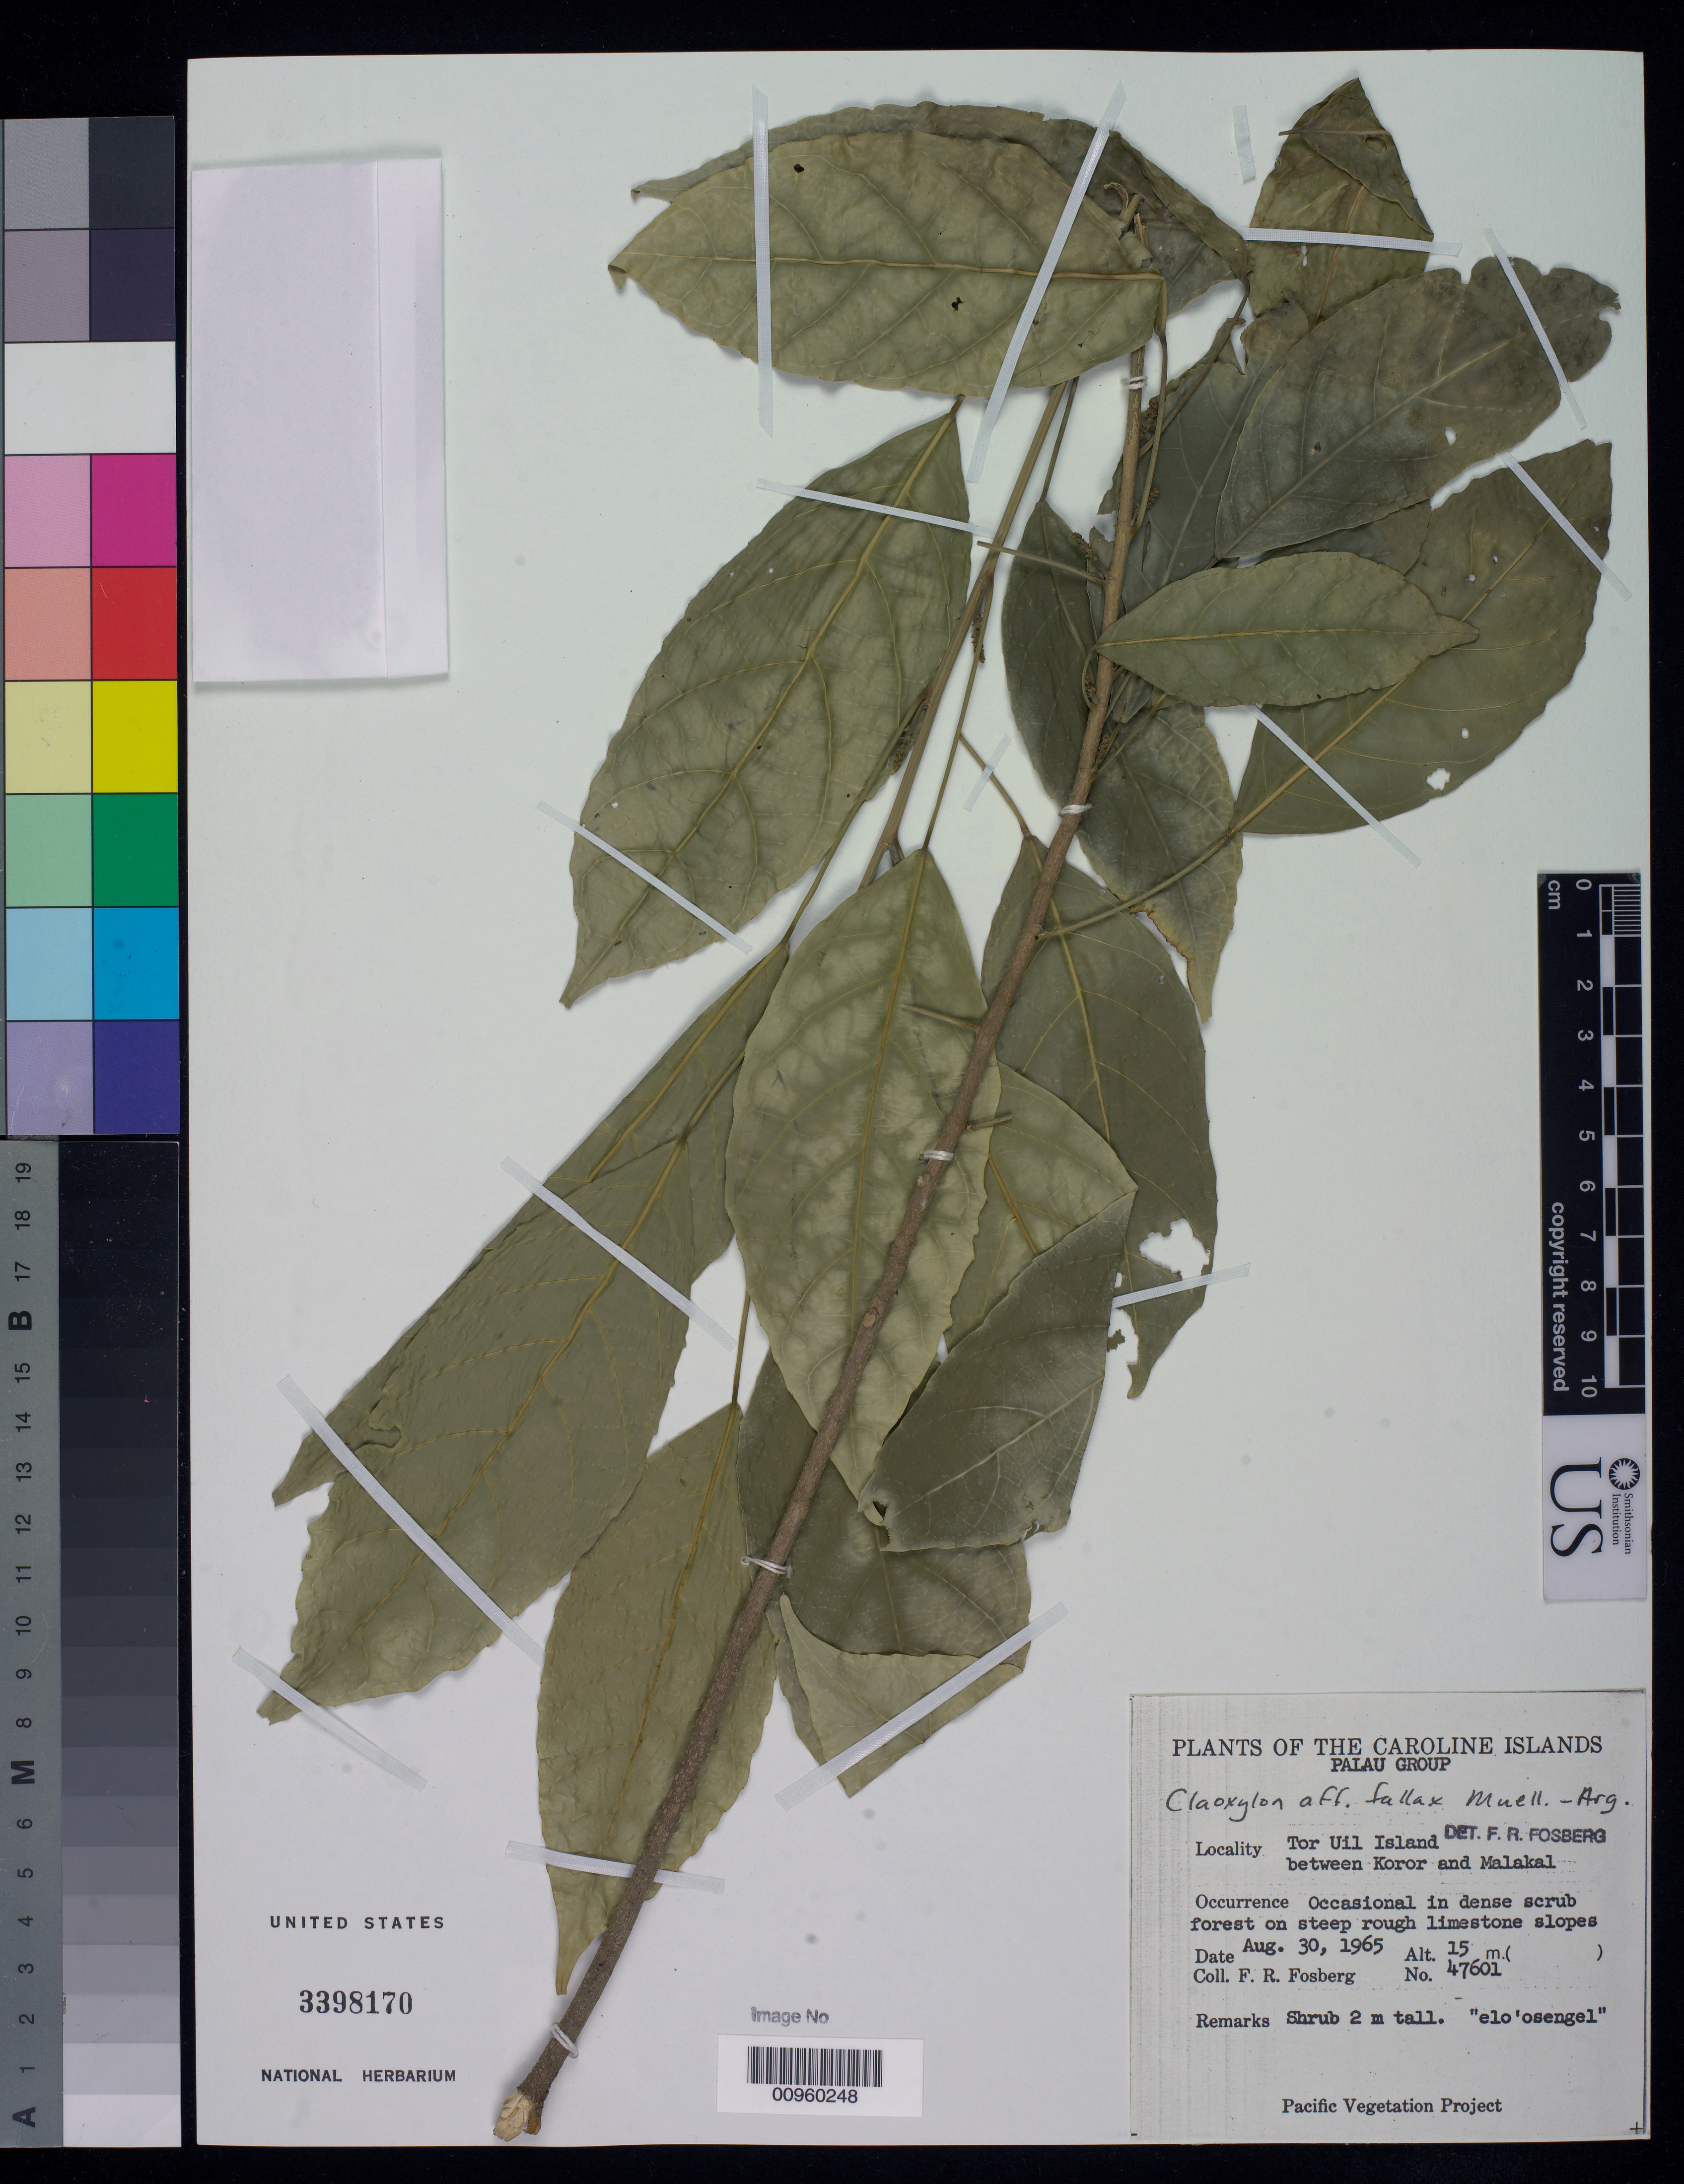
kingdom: Plantae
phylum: Tracheophyta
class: Magnoliopsida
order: Malpighiales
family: Euphorbiaceae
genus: Claoxylon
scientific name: Claoxylon fallax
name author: Müll. Arg.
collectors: F. R. Fosberg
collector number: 47601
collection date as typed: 30 Aug 1965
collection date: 1965-08-30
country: Palau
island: Tor Uil Island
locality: Caroline Islands, Palau Group. Tor Uil Island. Between Koror and Malakal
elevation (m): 15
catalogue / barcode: US 3398170